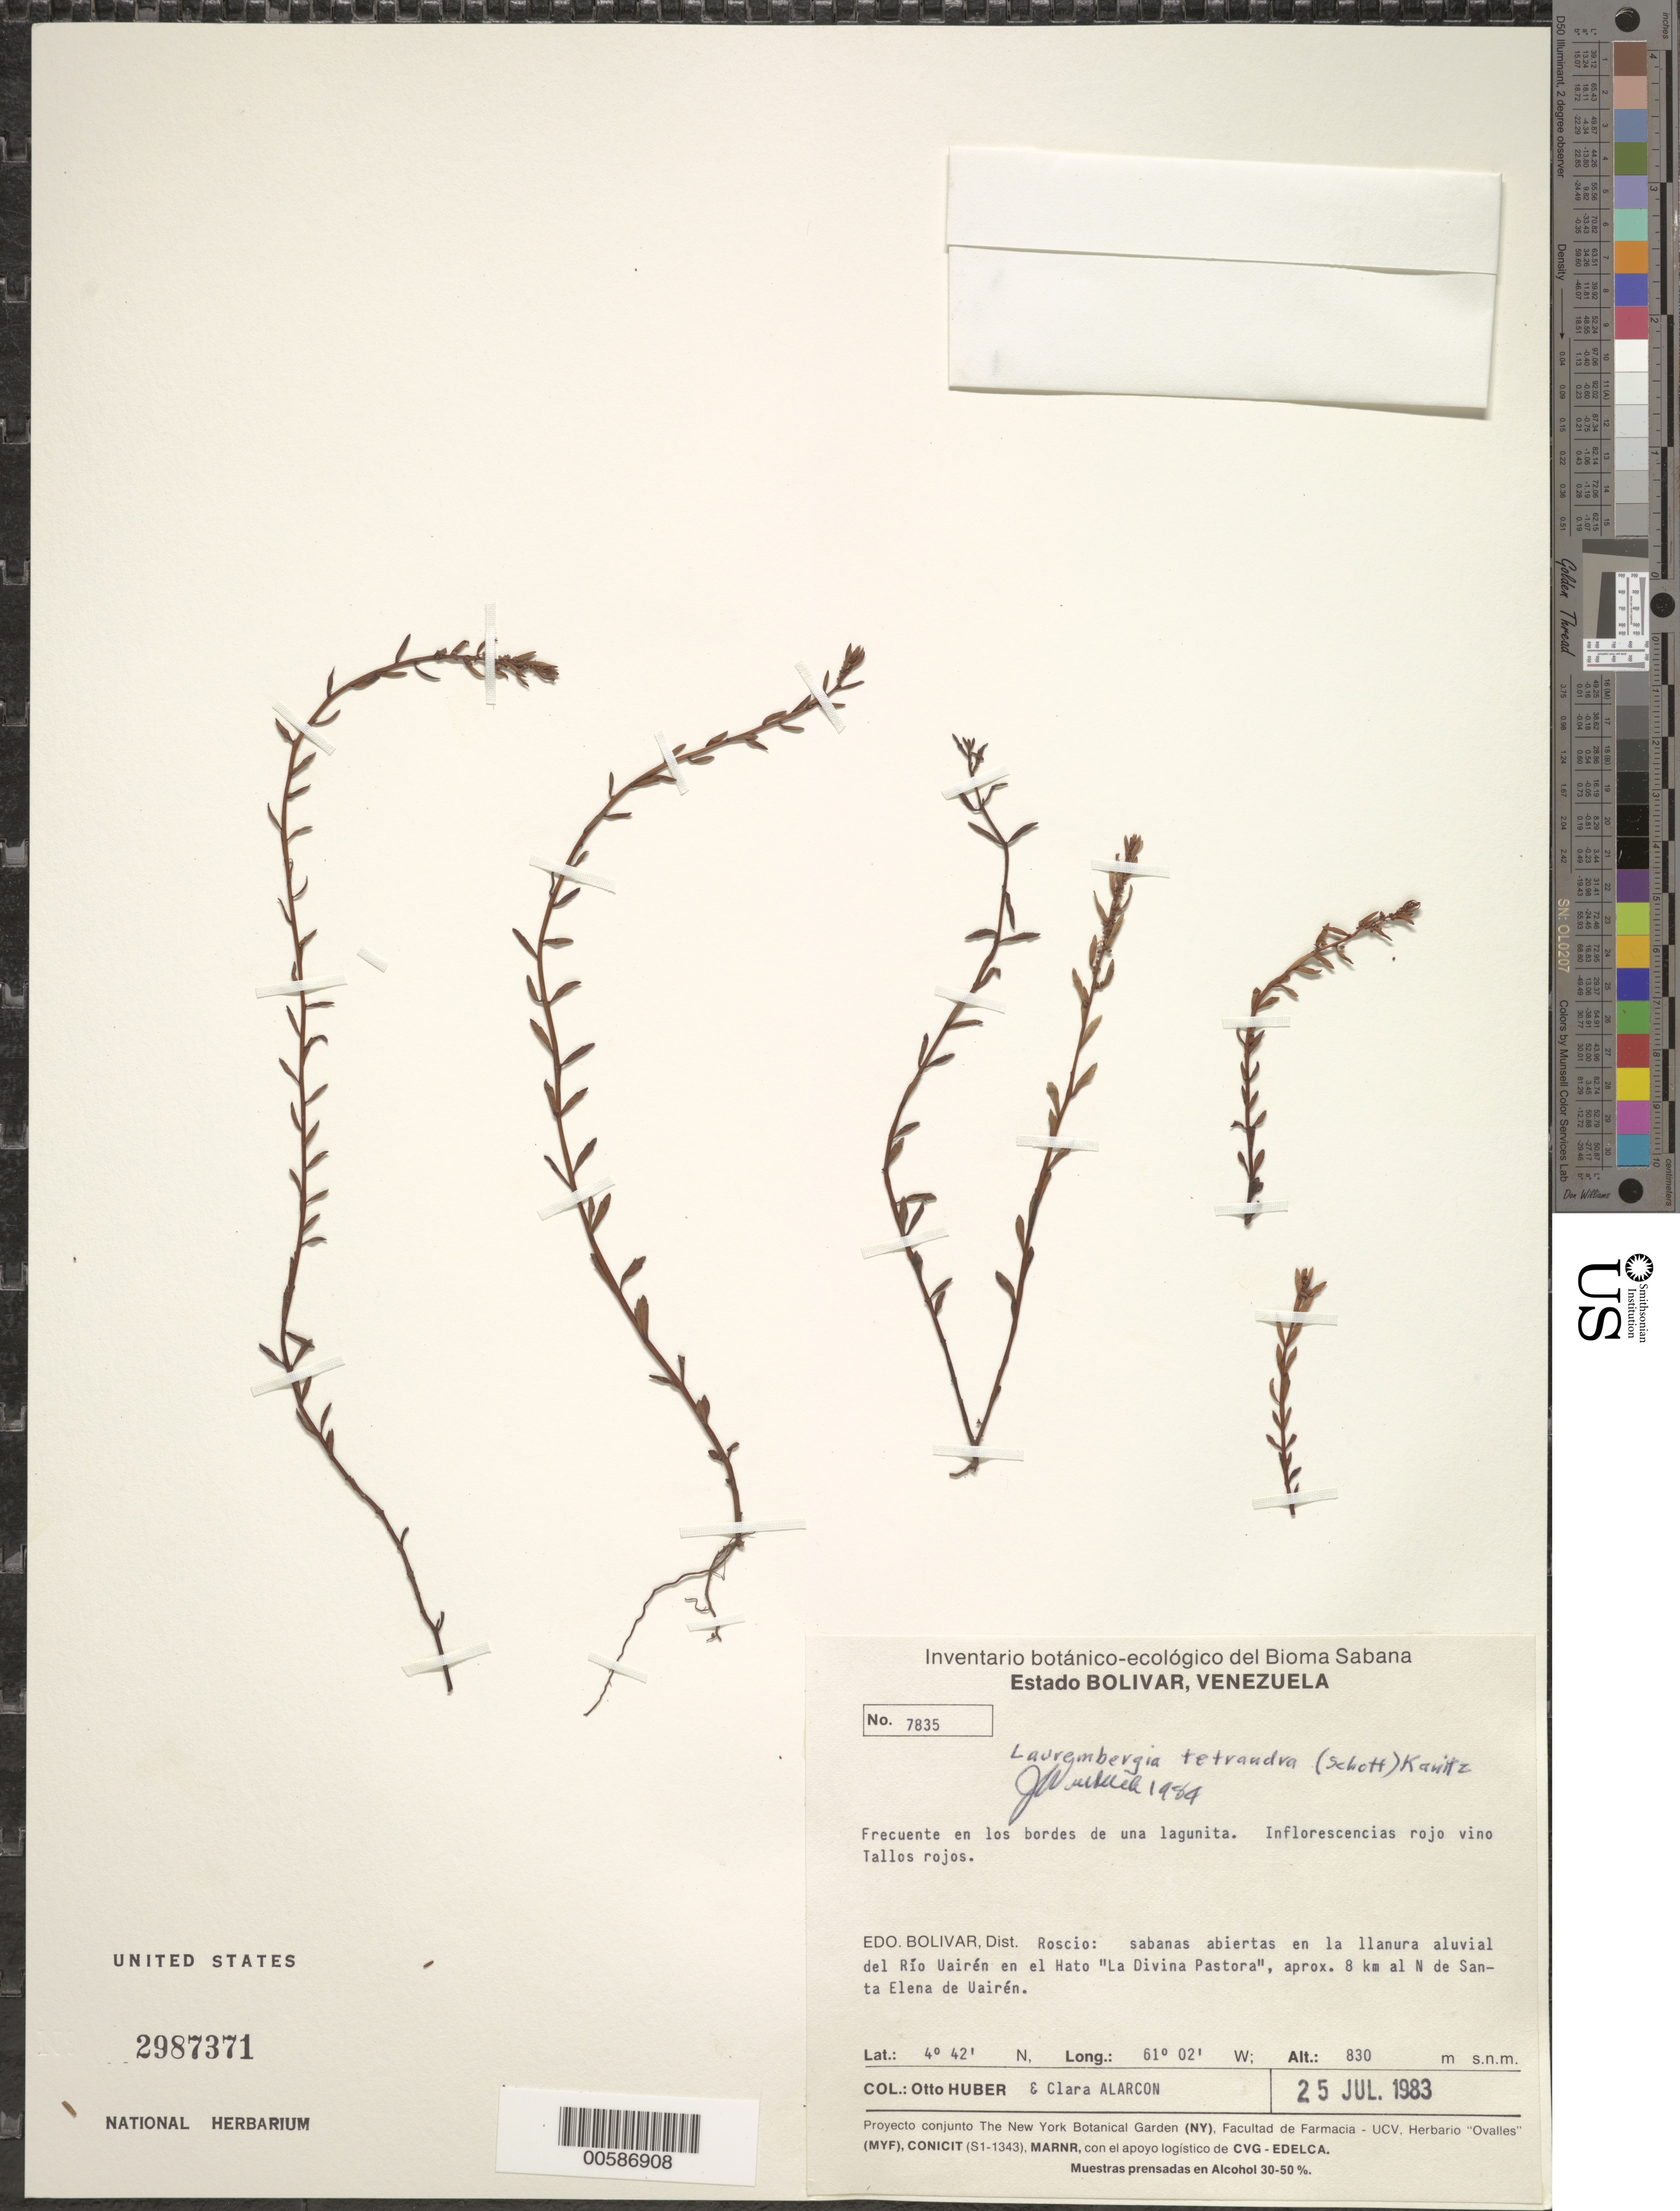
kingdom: Plantae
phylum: Tracheophyta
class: Magnoliopsida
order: Saxifragales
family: Haloragaceae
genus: Laurembergia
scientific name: Laurembergia tetrandra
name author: (Schott) Kanitz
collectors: O. Huber & C. Alarcon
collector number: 7835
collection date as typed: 25 Jul 1983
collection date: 1983-07-25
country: Venezuela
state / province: Bolívar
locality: Roscio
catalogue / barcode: US 2987371